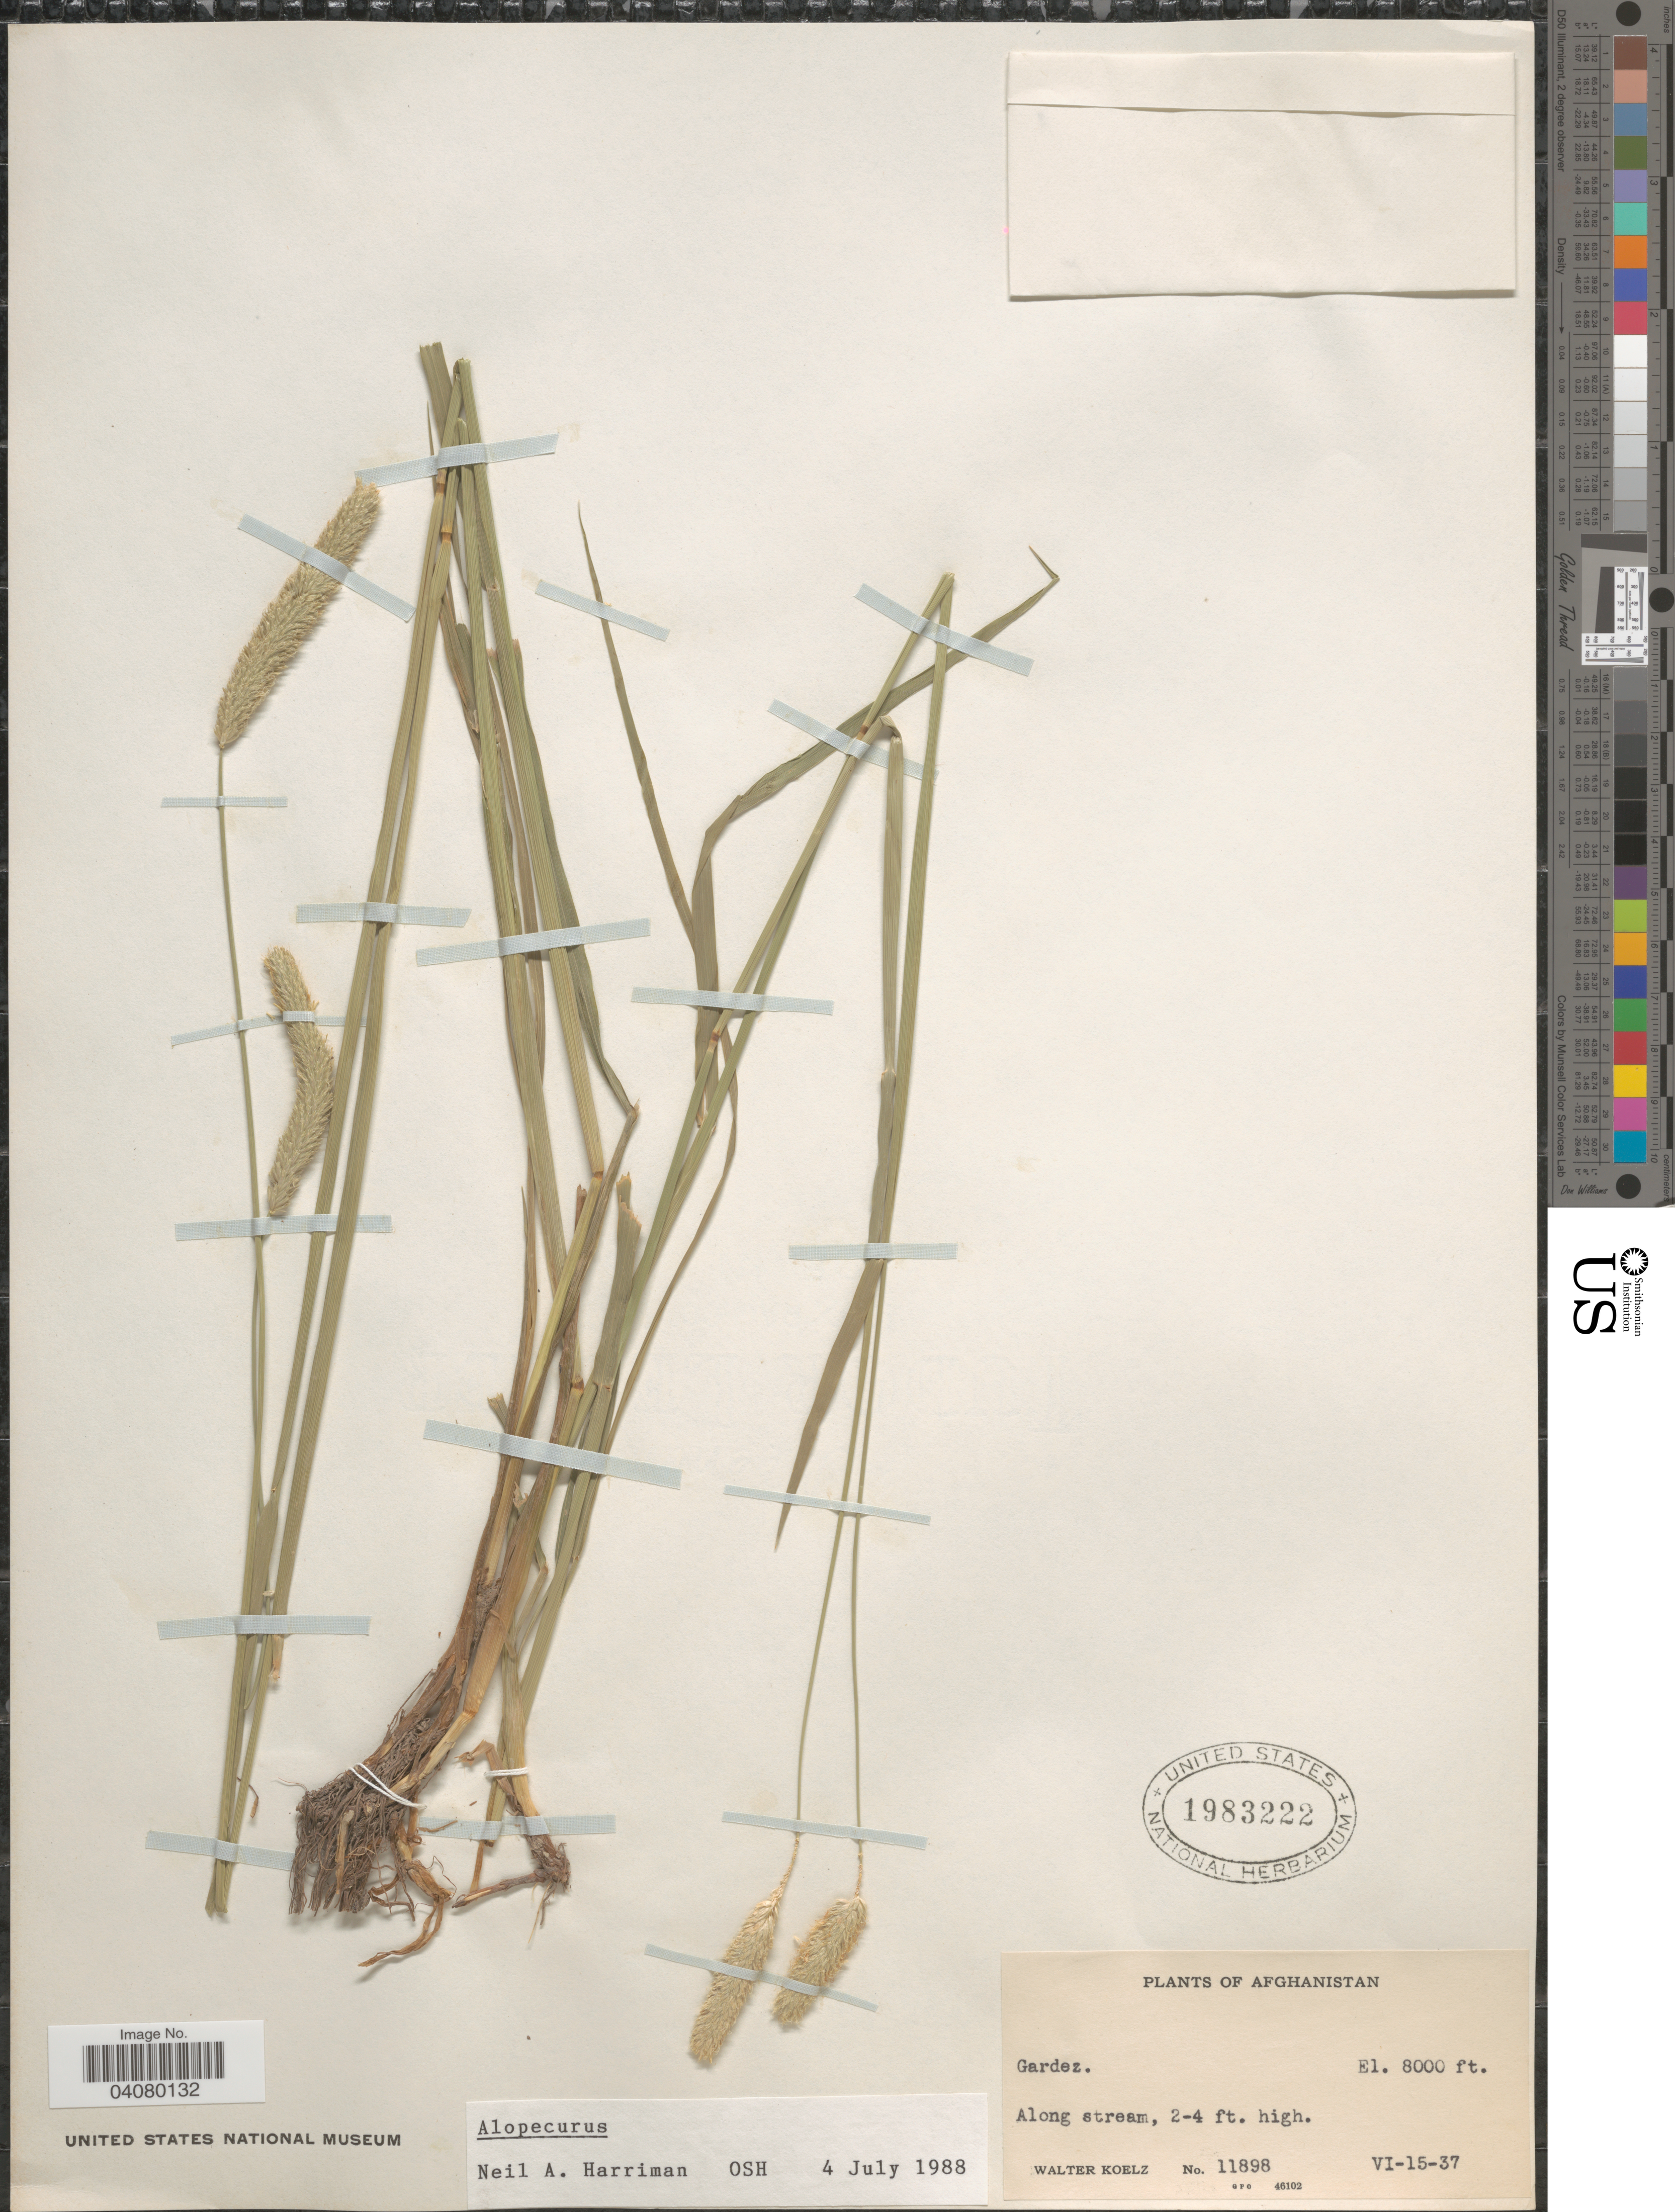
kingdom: Plantae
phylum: Tracheophyta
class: Liliopsida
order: Poales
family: Poaceae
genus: Alopecurus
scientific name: Alopecurus sp.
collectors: W. N. Koelz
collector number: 11898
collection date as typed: Transcribed d/m/y: 15/6/37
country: Afghanistan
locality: Gardez.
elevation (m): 2438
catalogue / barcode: US 1983222